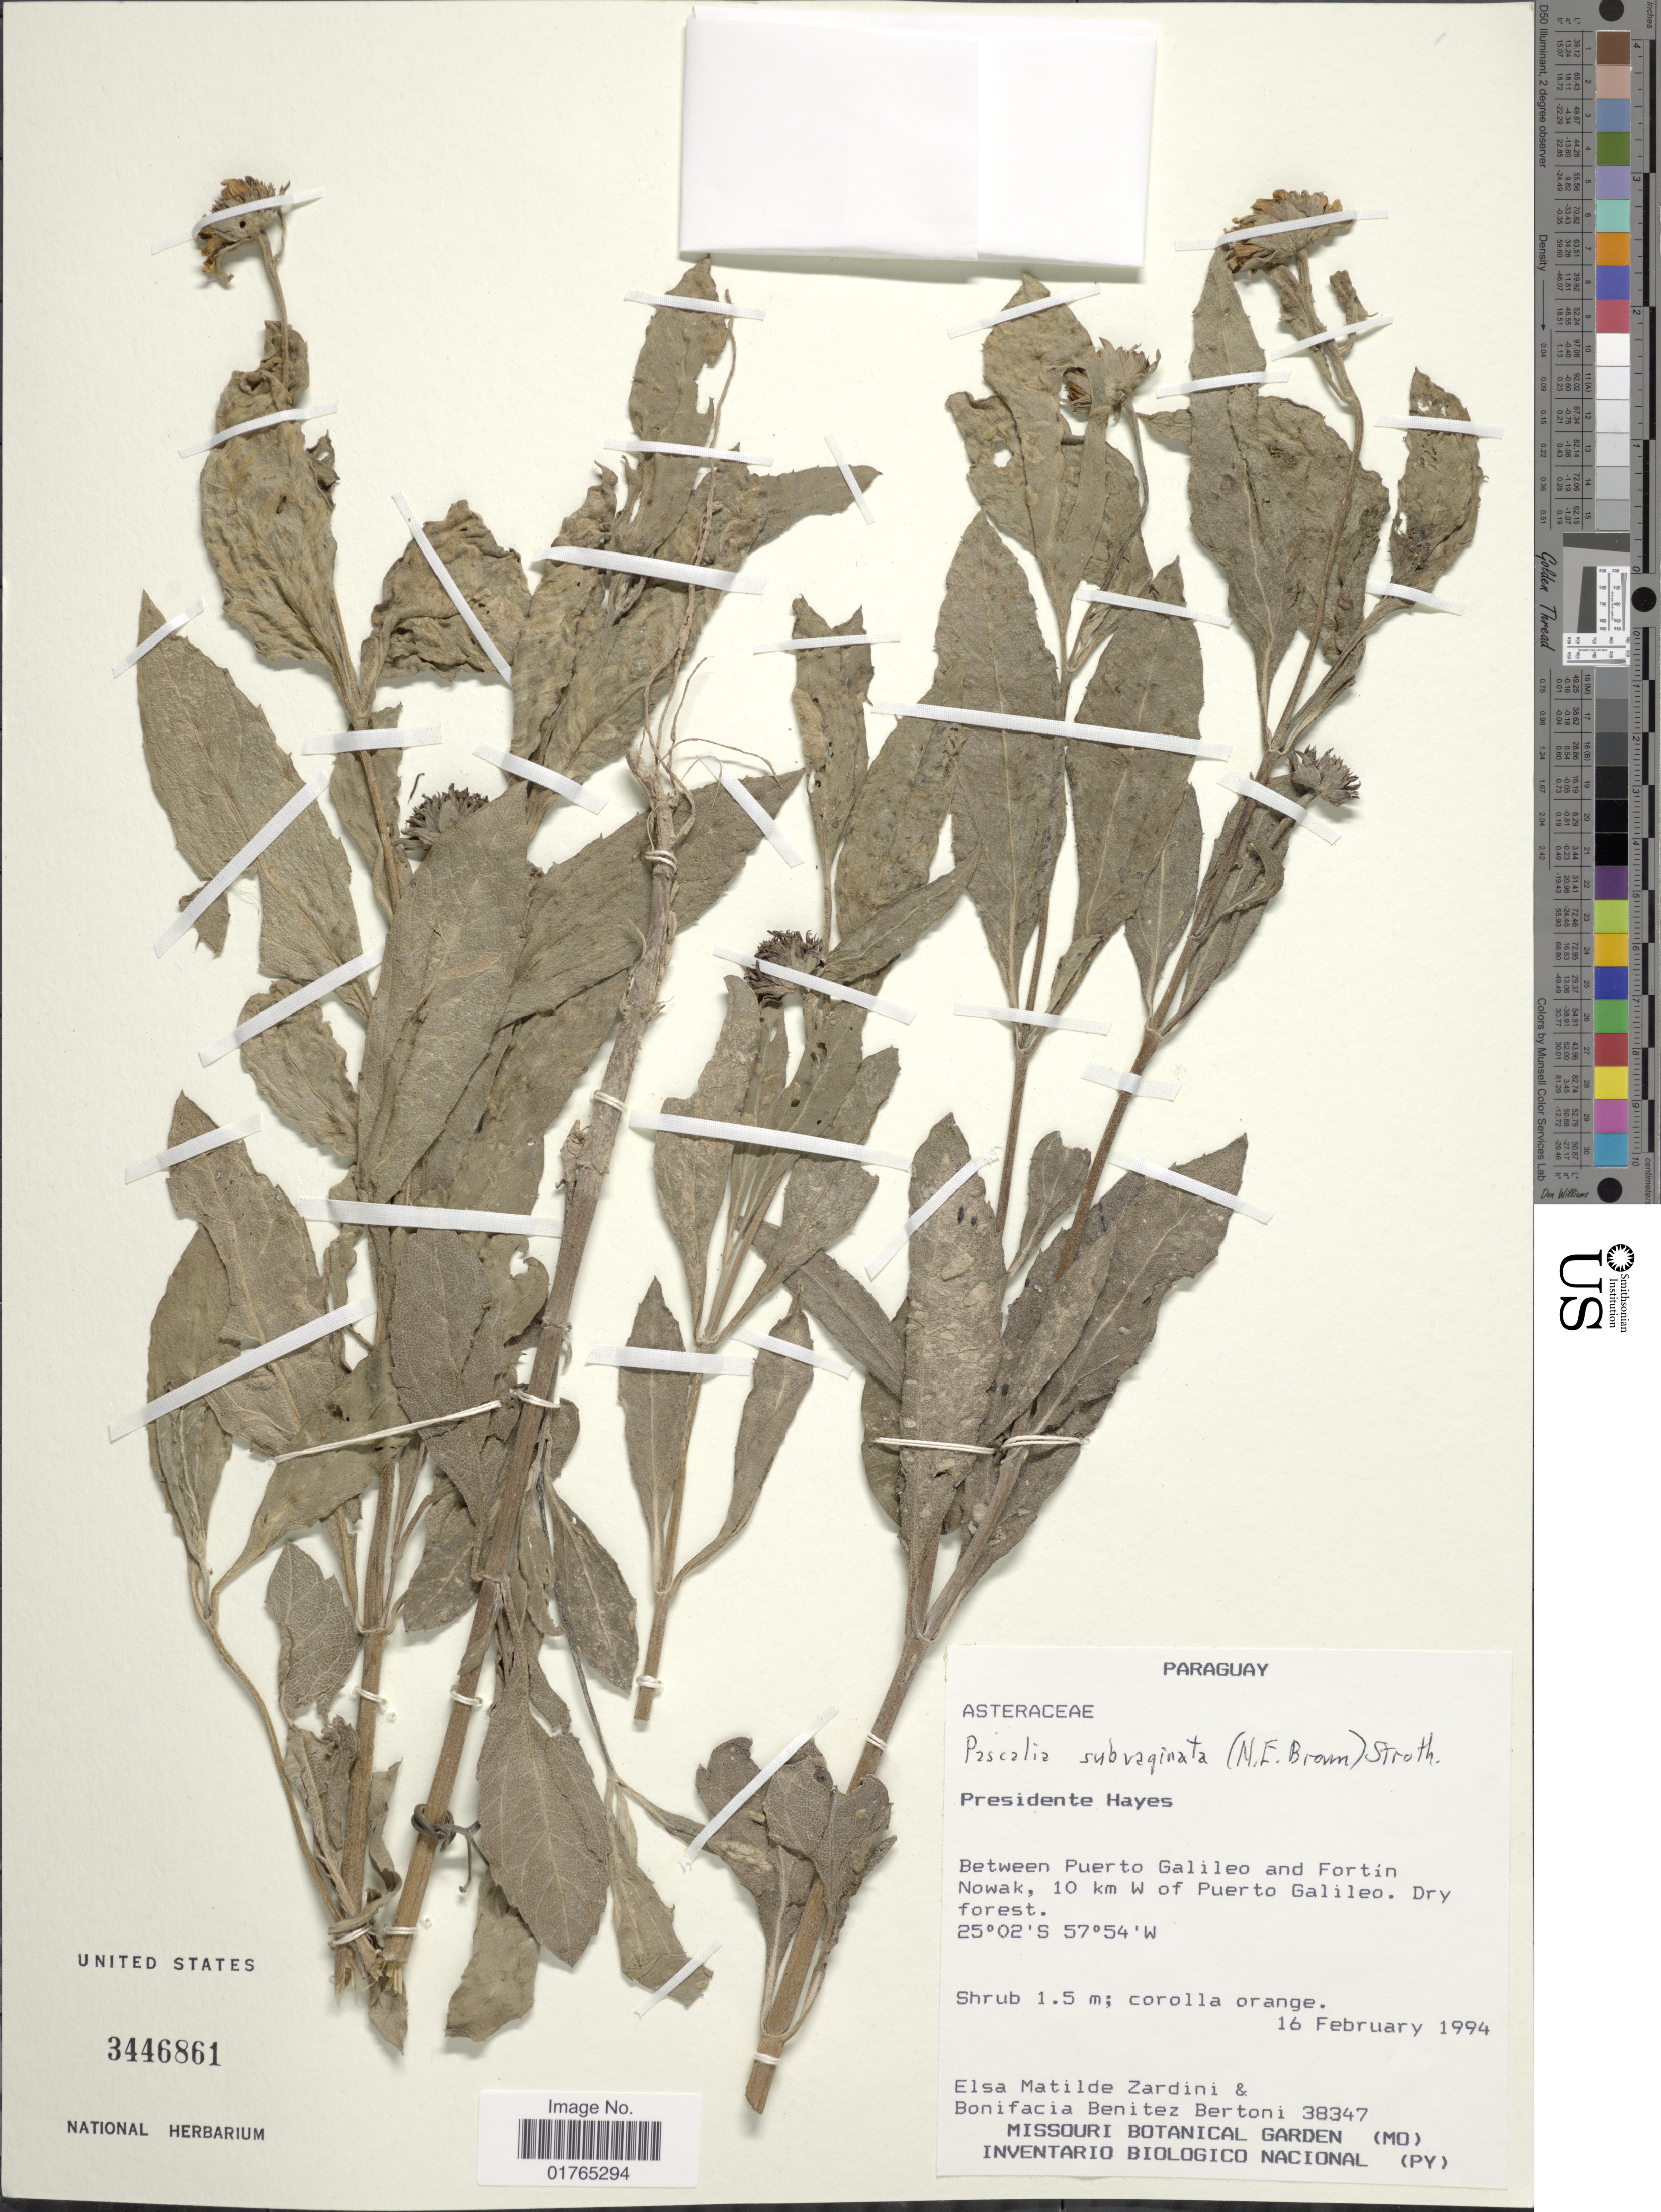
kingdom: Plantae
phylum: Tracheophyta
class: Magnoliopsida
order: Asterales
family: Asteraceae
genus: Pascalia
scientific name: Pascalia subvaginata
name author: (N.E. Br.) Strother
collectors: E. M. Zardini & B. Bertoni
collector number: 38347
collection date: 1994-02-16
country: Paraguay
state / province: Presidente Hayes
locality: Between Puerto Galileo and Fortin Nowak, 10 km W of Puerto Galilea, dry forest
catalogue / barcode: US 3446861